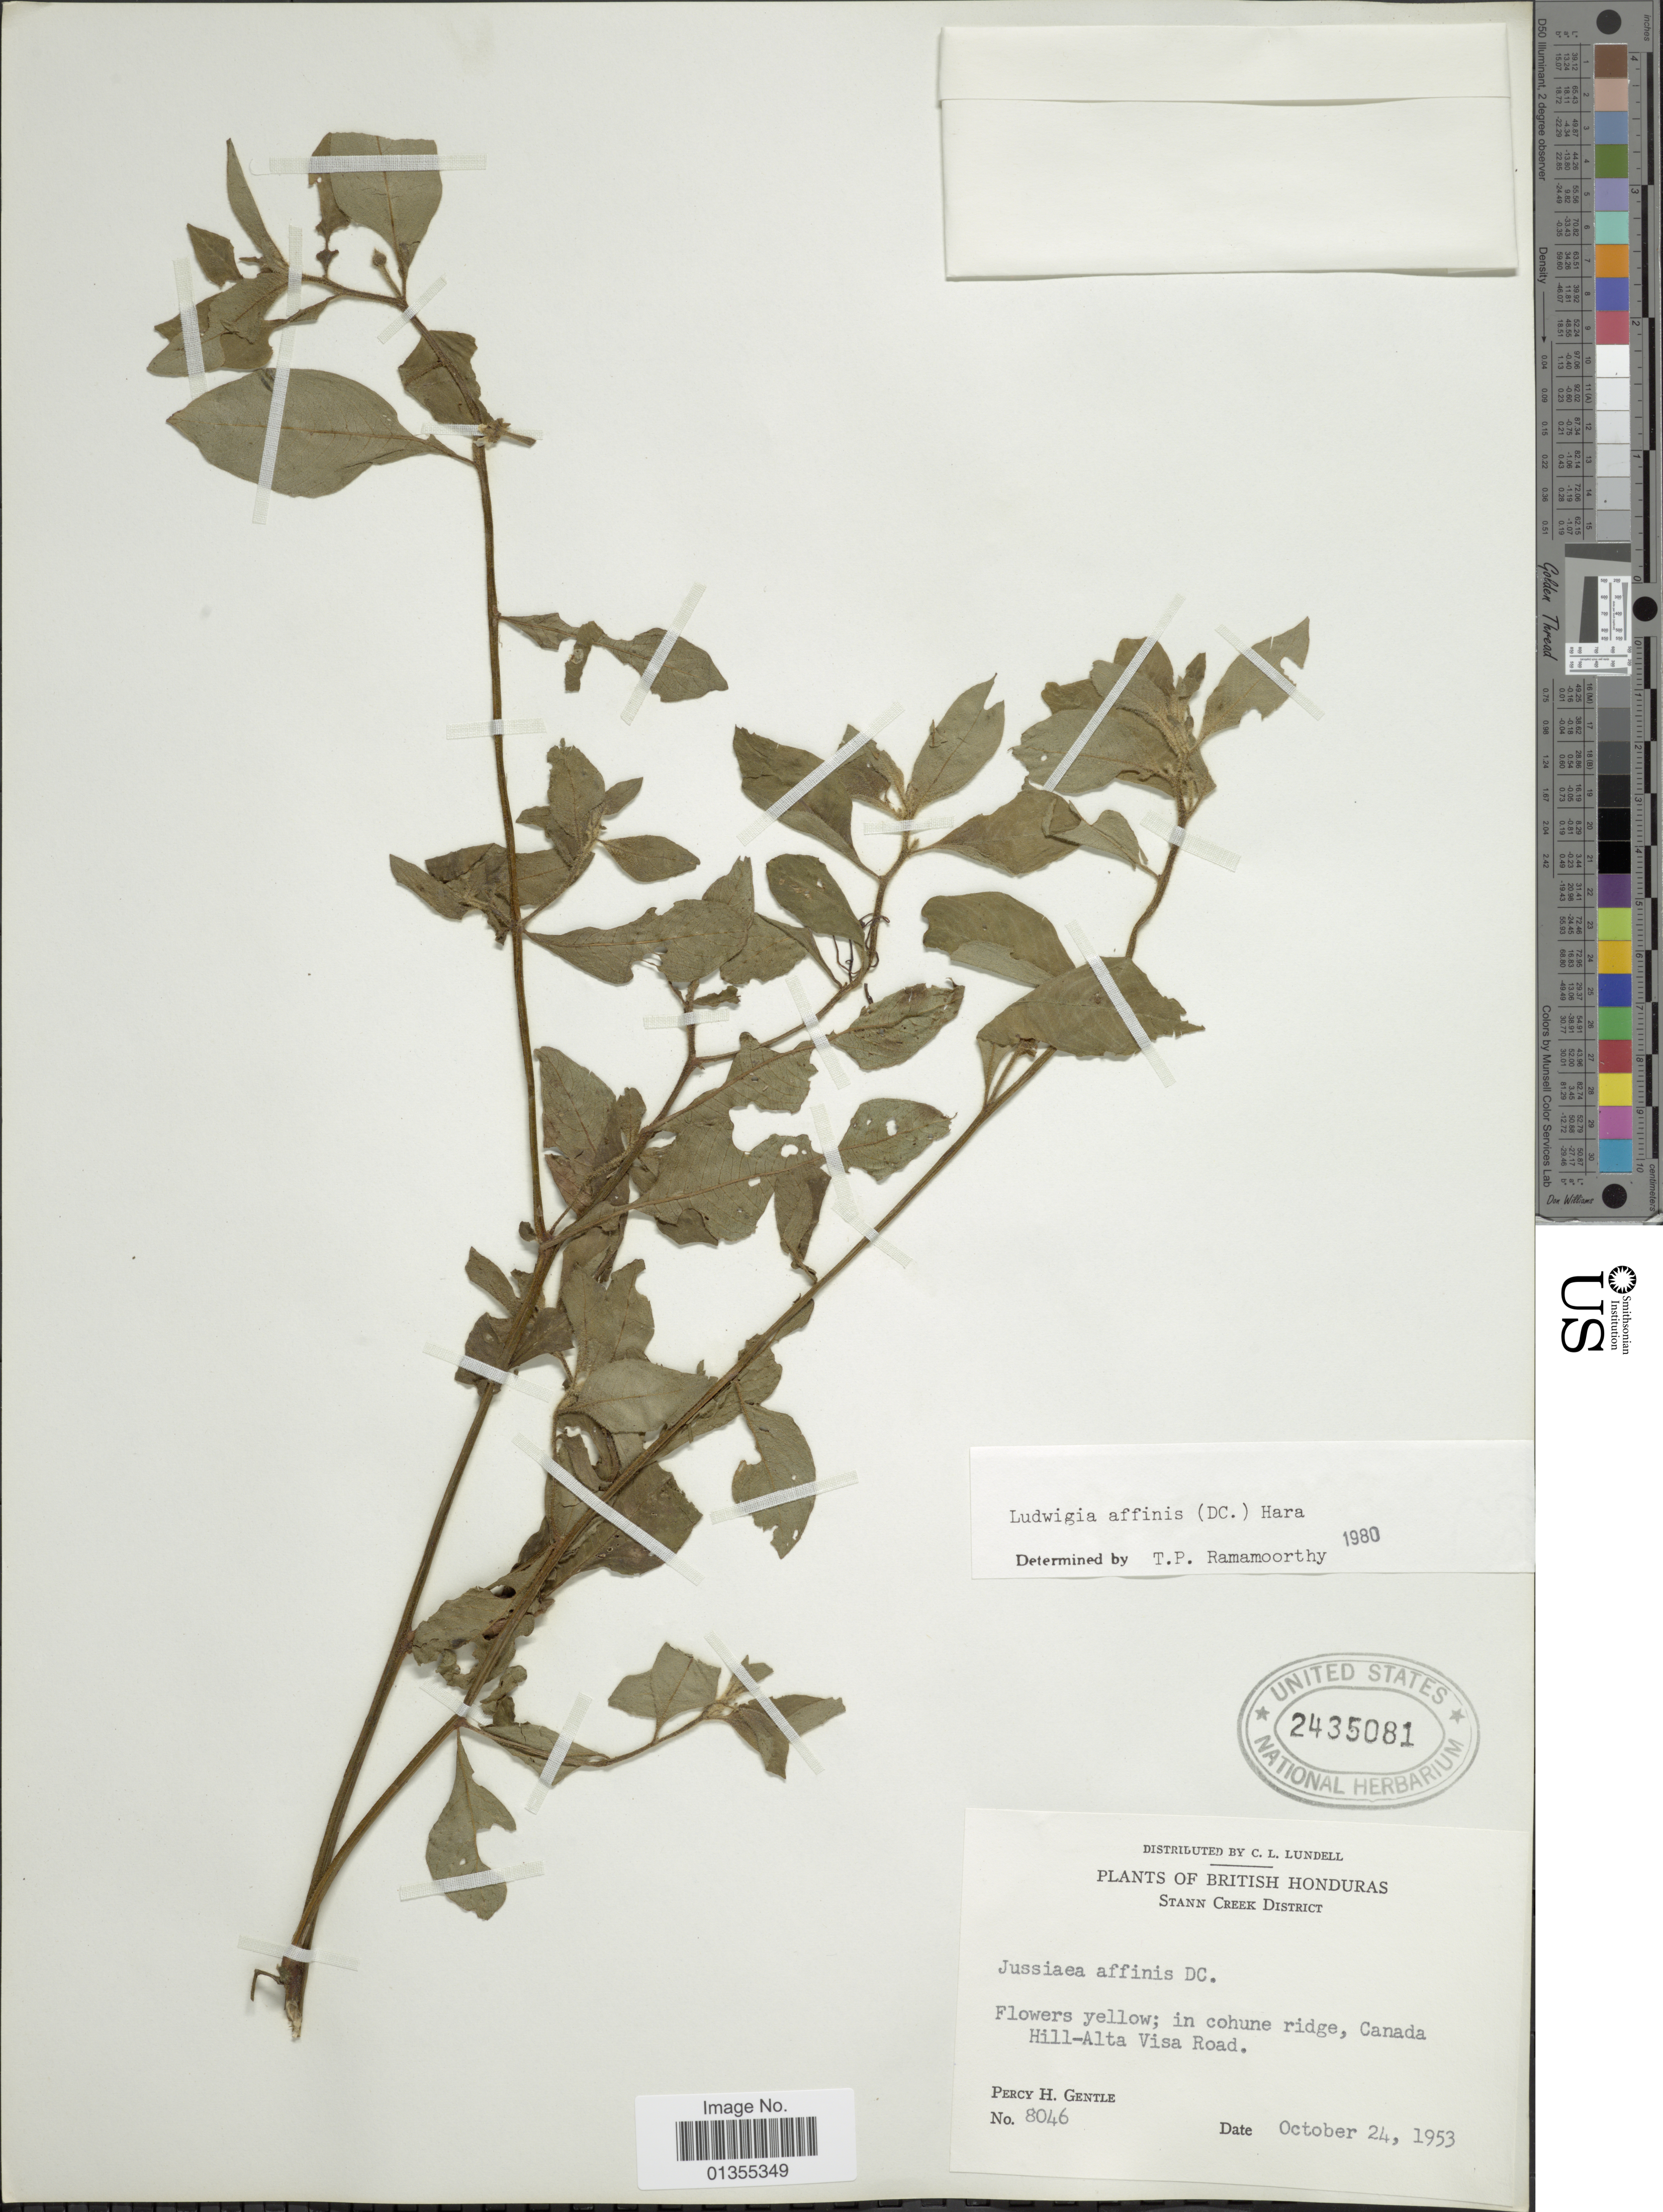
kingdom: Plantae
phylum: Tracheophyta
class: Magnoliopsida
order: Myrtales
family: Onagraceae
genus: Ludwigia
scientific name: Ludwigia affinis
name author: (DC.) H. Hara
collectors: P. H. Gentle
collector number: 8046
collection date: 1953-10-24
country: Belize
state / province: Stann Creek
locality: British Honduras. Canada Hill-Alta Visa Road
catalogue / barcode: US 2435081